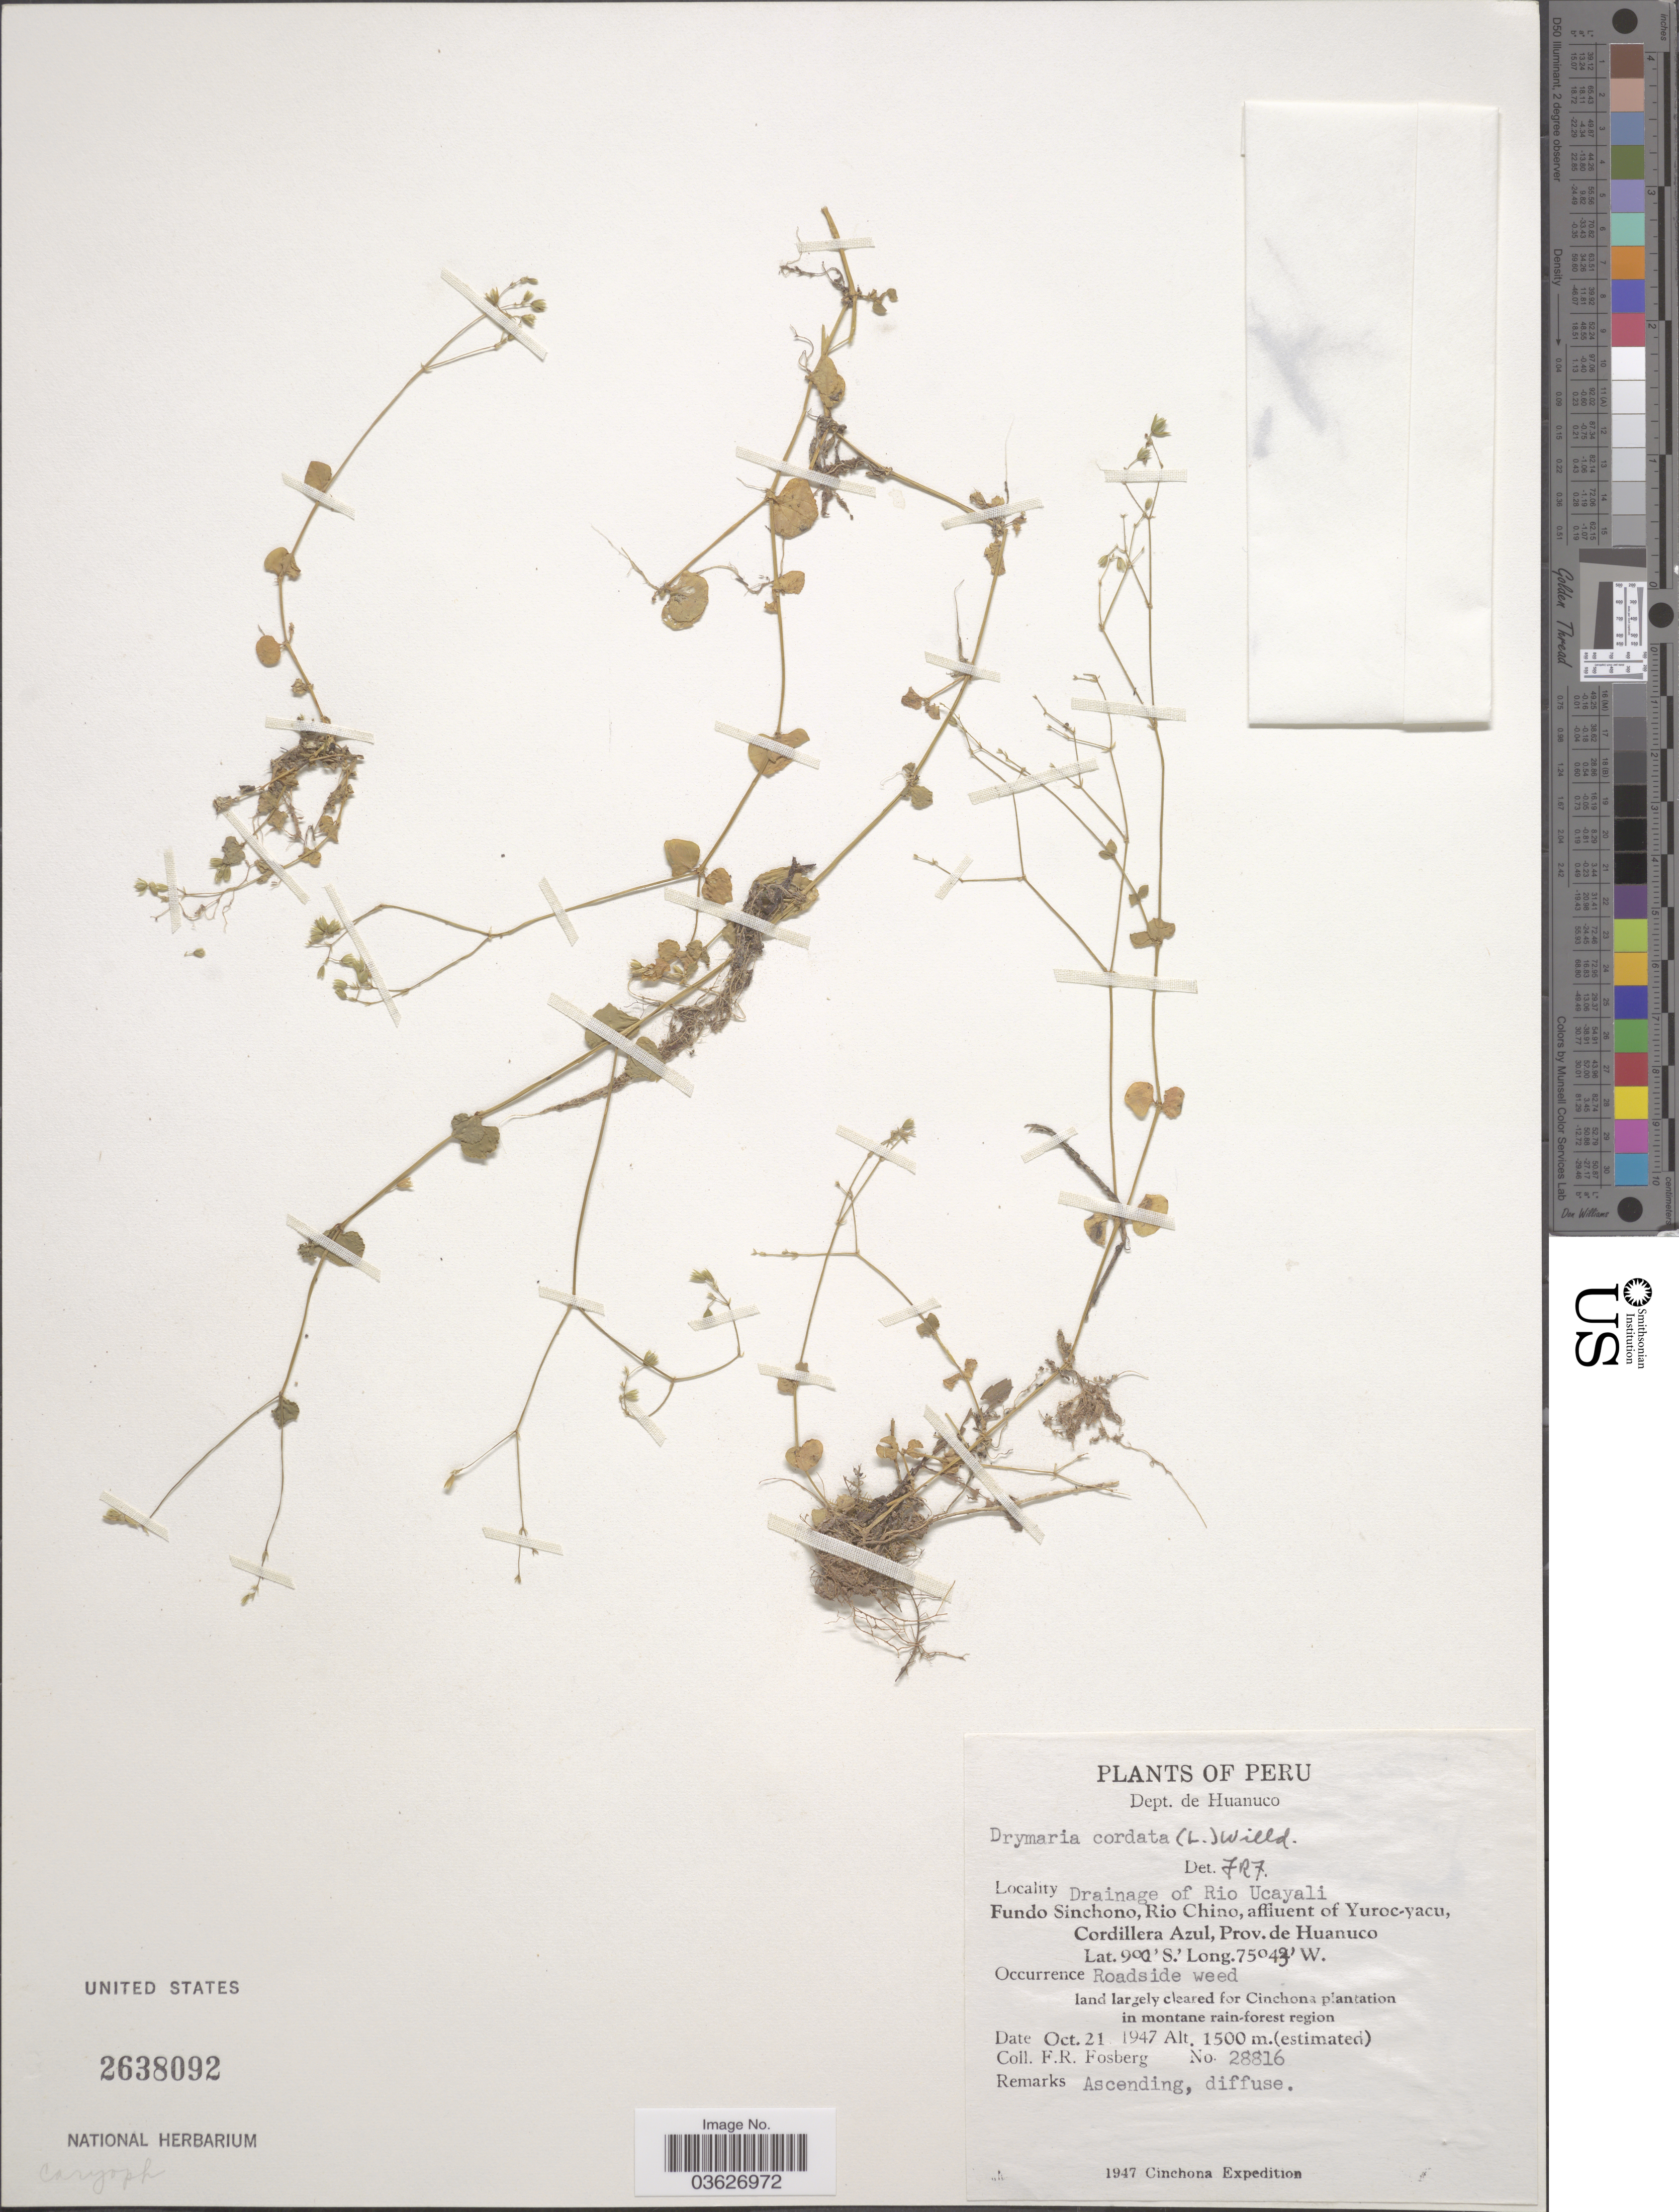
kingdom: Plantae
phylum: Tracheophyta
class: Magnoliopsida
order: Caryophyllales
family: Caryophyllaceae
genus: Drymaria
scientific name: Drymaria cordata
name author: (L.) Willd. ex Schult.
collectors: F. R. Fosberg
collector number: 28816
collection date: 1947-10-21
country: Peru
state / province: Huánuco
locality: Dept. de Huanuco. Drainage of Rio Ucayali. Fundo Sinchono, Rio Chino, affluent of Yuroc-yacu, Cordillera Azul.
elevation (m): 1500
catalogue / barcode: US 2638092